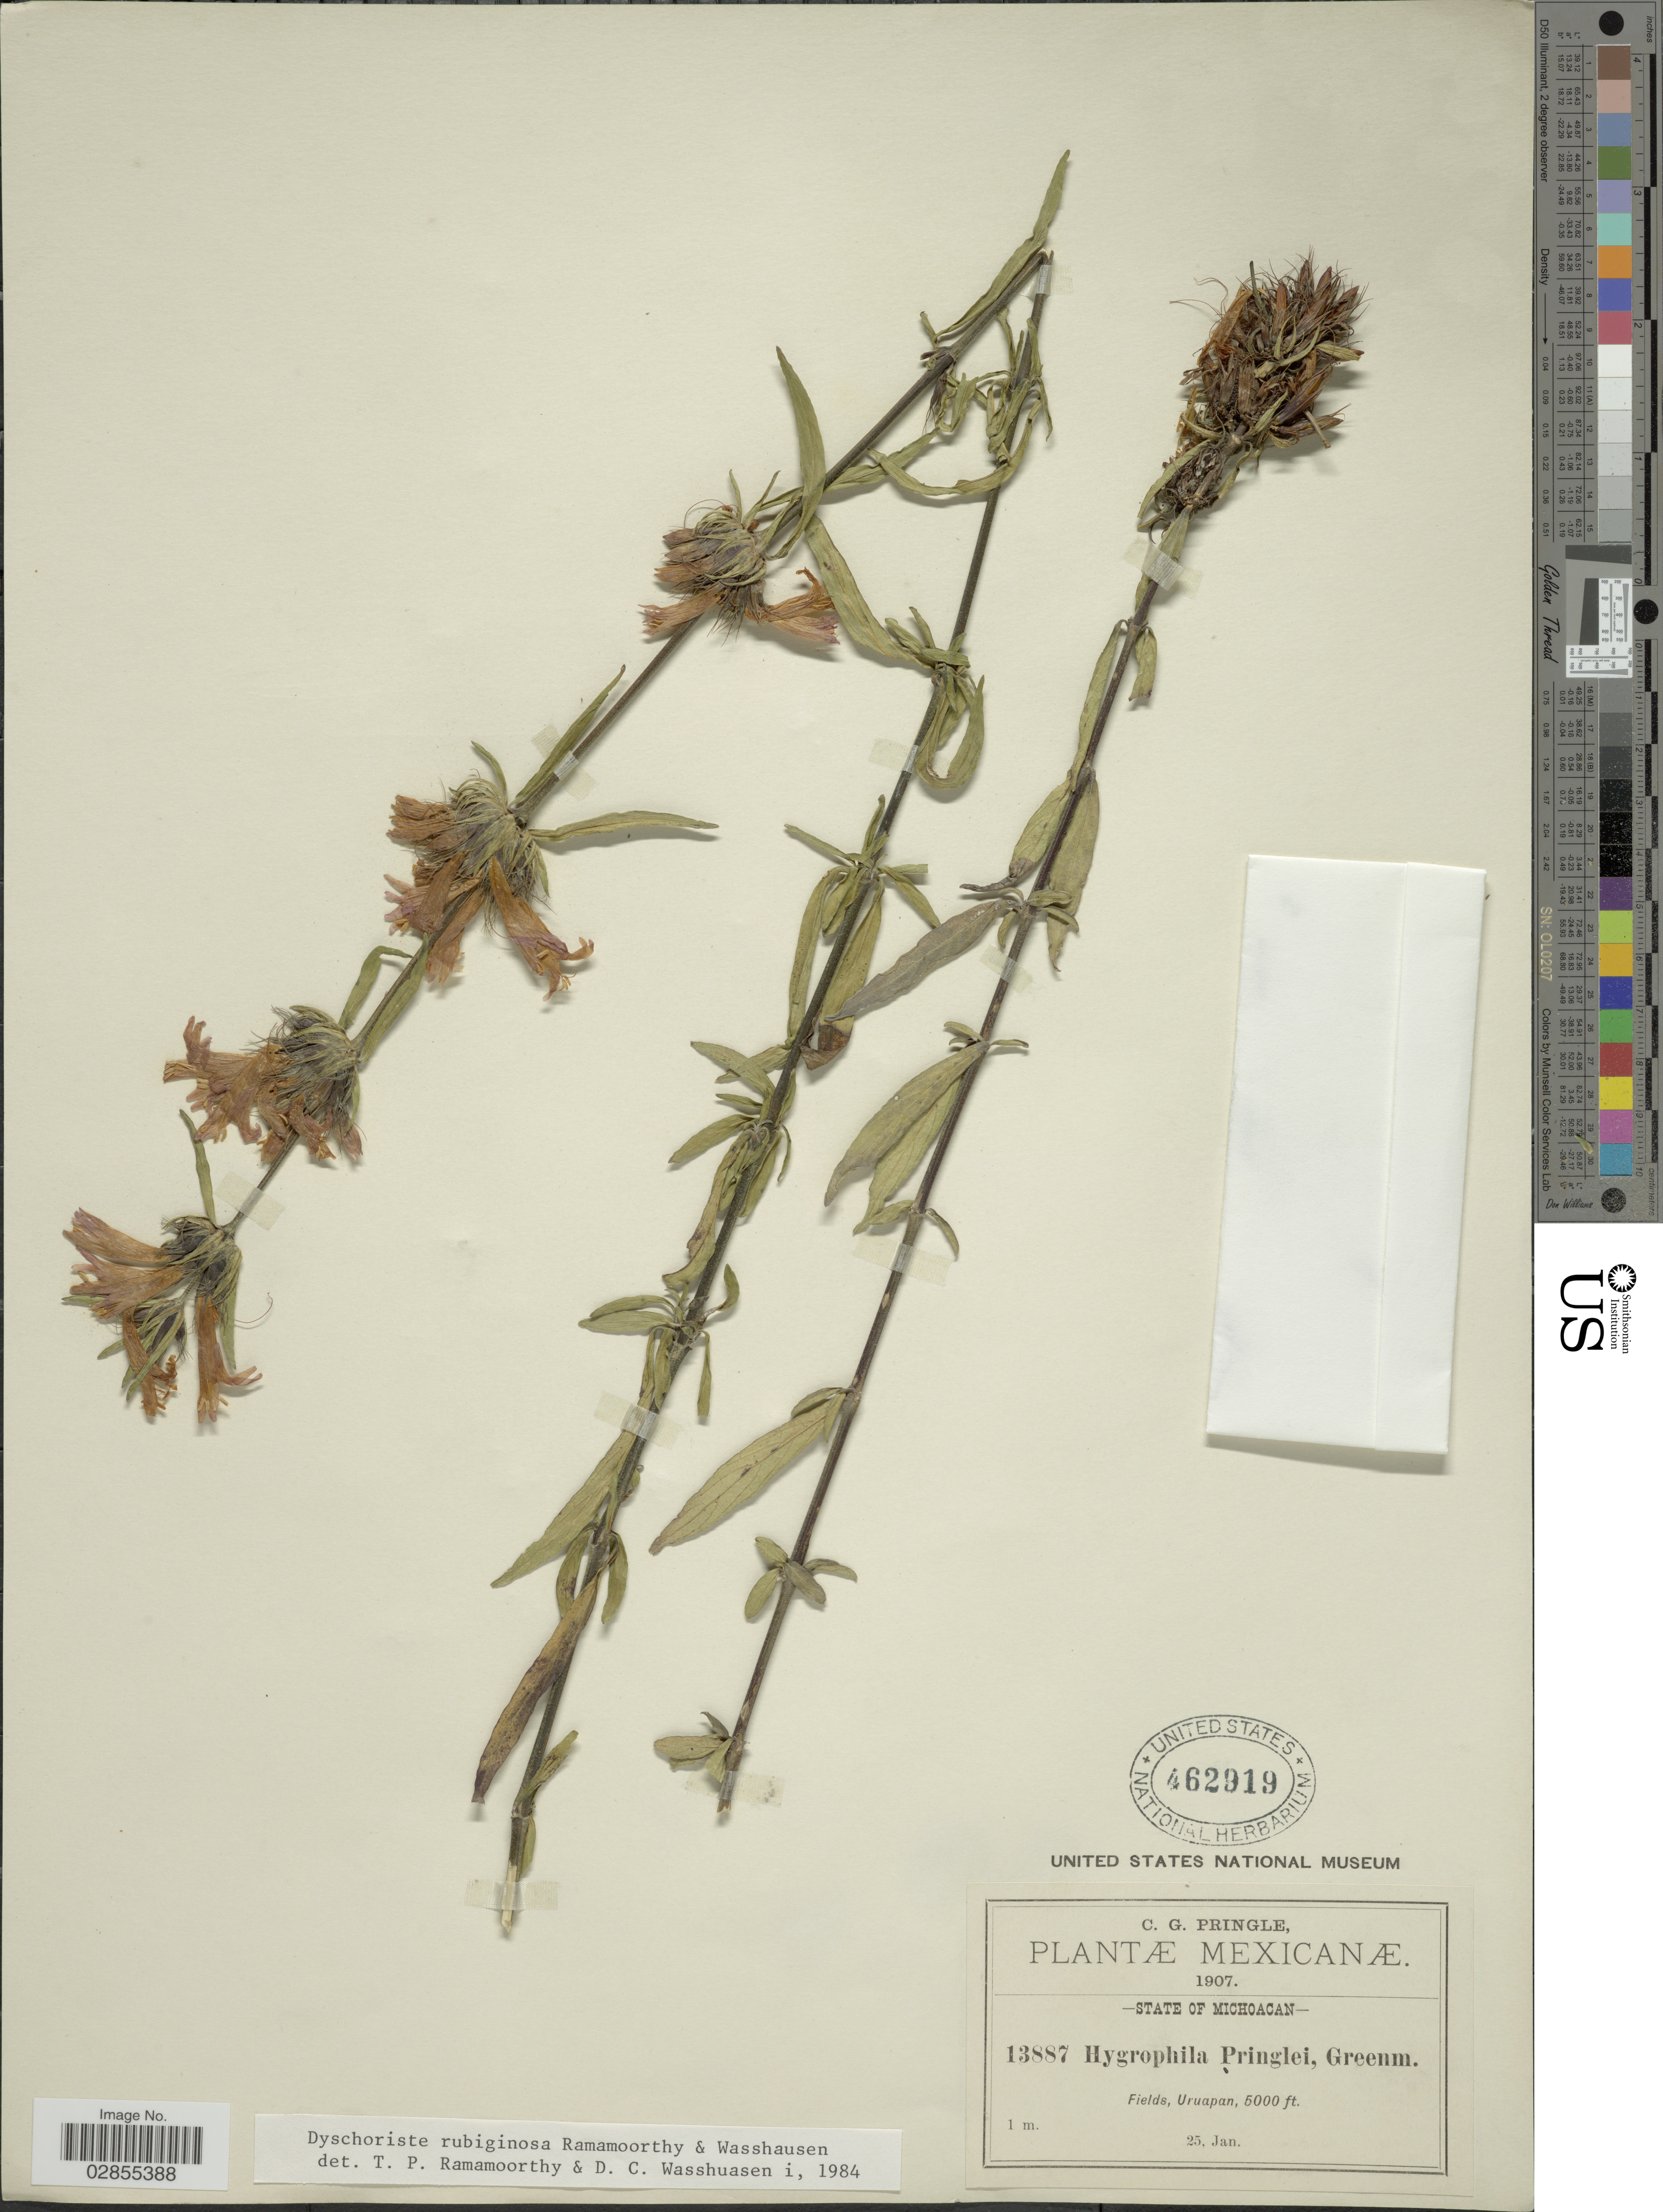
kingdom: Plantae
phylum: Tracheophyta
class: Magnoliopsida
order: Lamiales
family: Acanthaceae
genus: Dyschoriste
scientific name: Dyschoriste augustifolia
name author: Kuntze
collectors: C. G. Pringle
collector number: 13887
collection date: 1907-01-25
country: Mexico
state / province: Michoacán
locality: Fields, Uruapan.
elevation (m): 1524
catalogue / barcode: US 462919